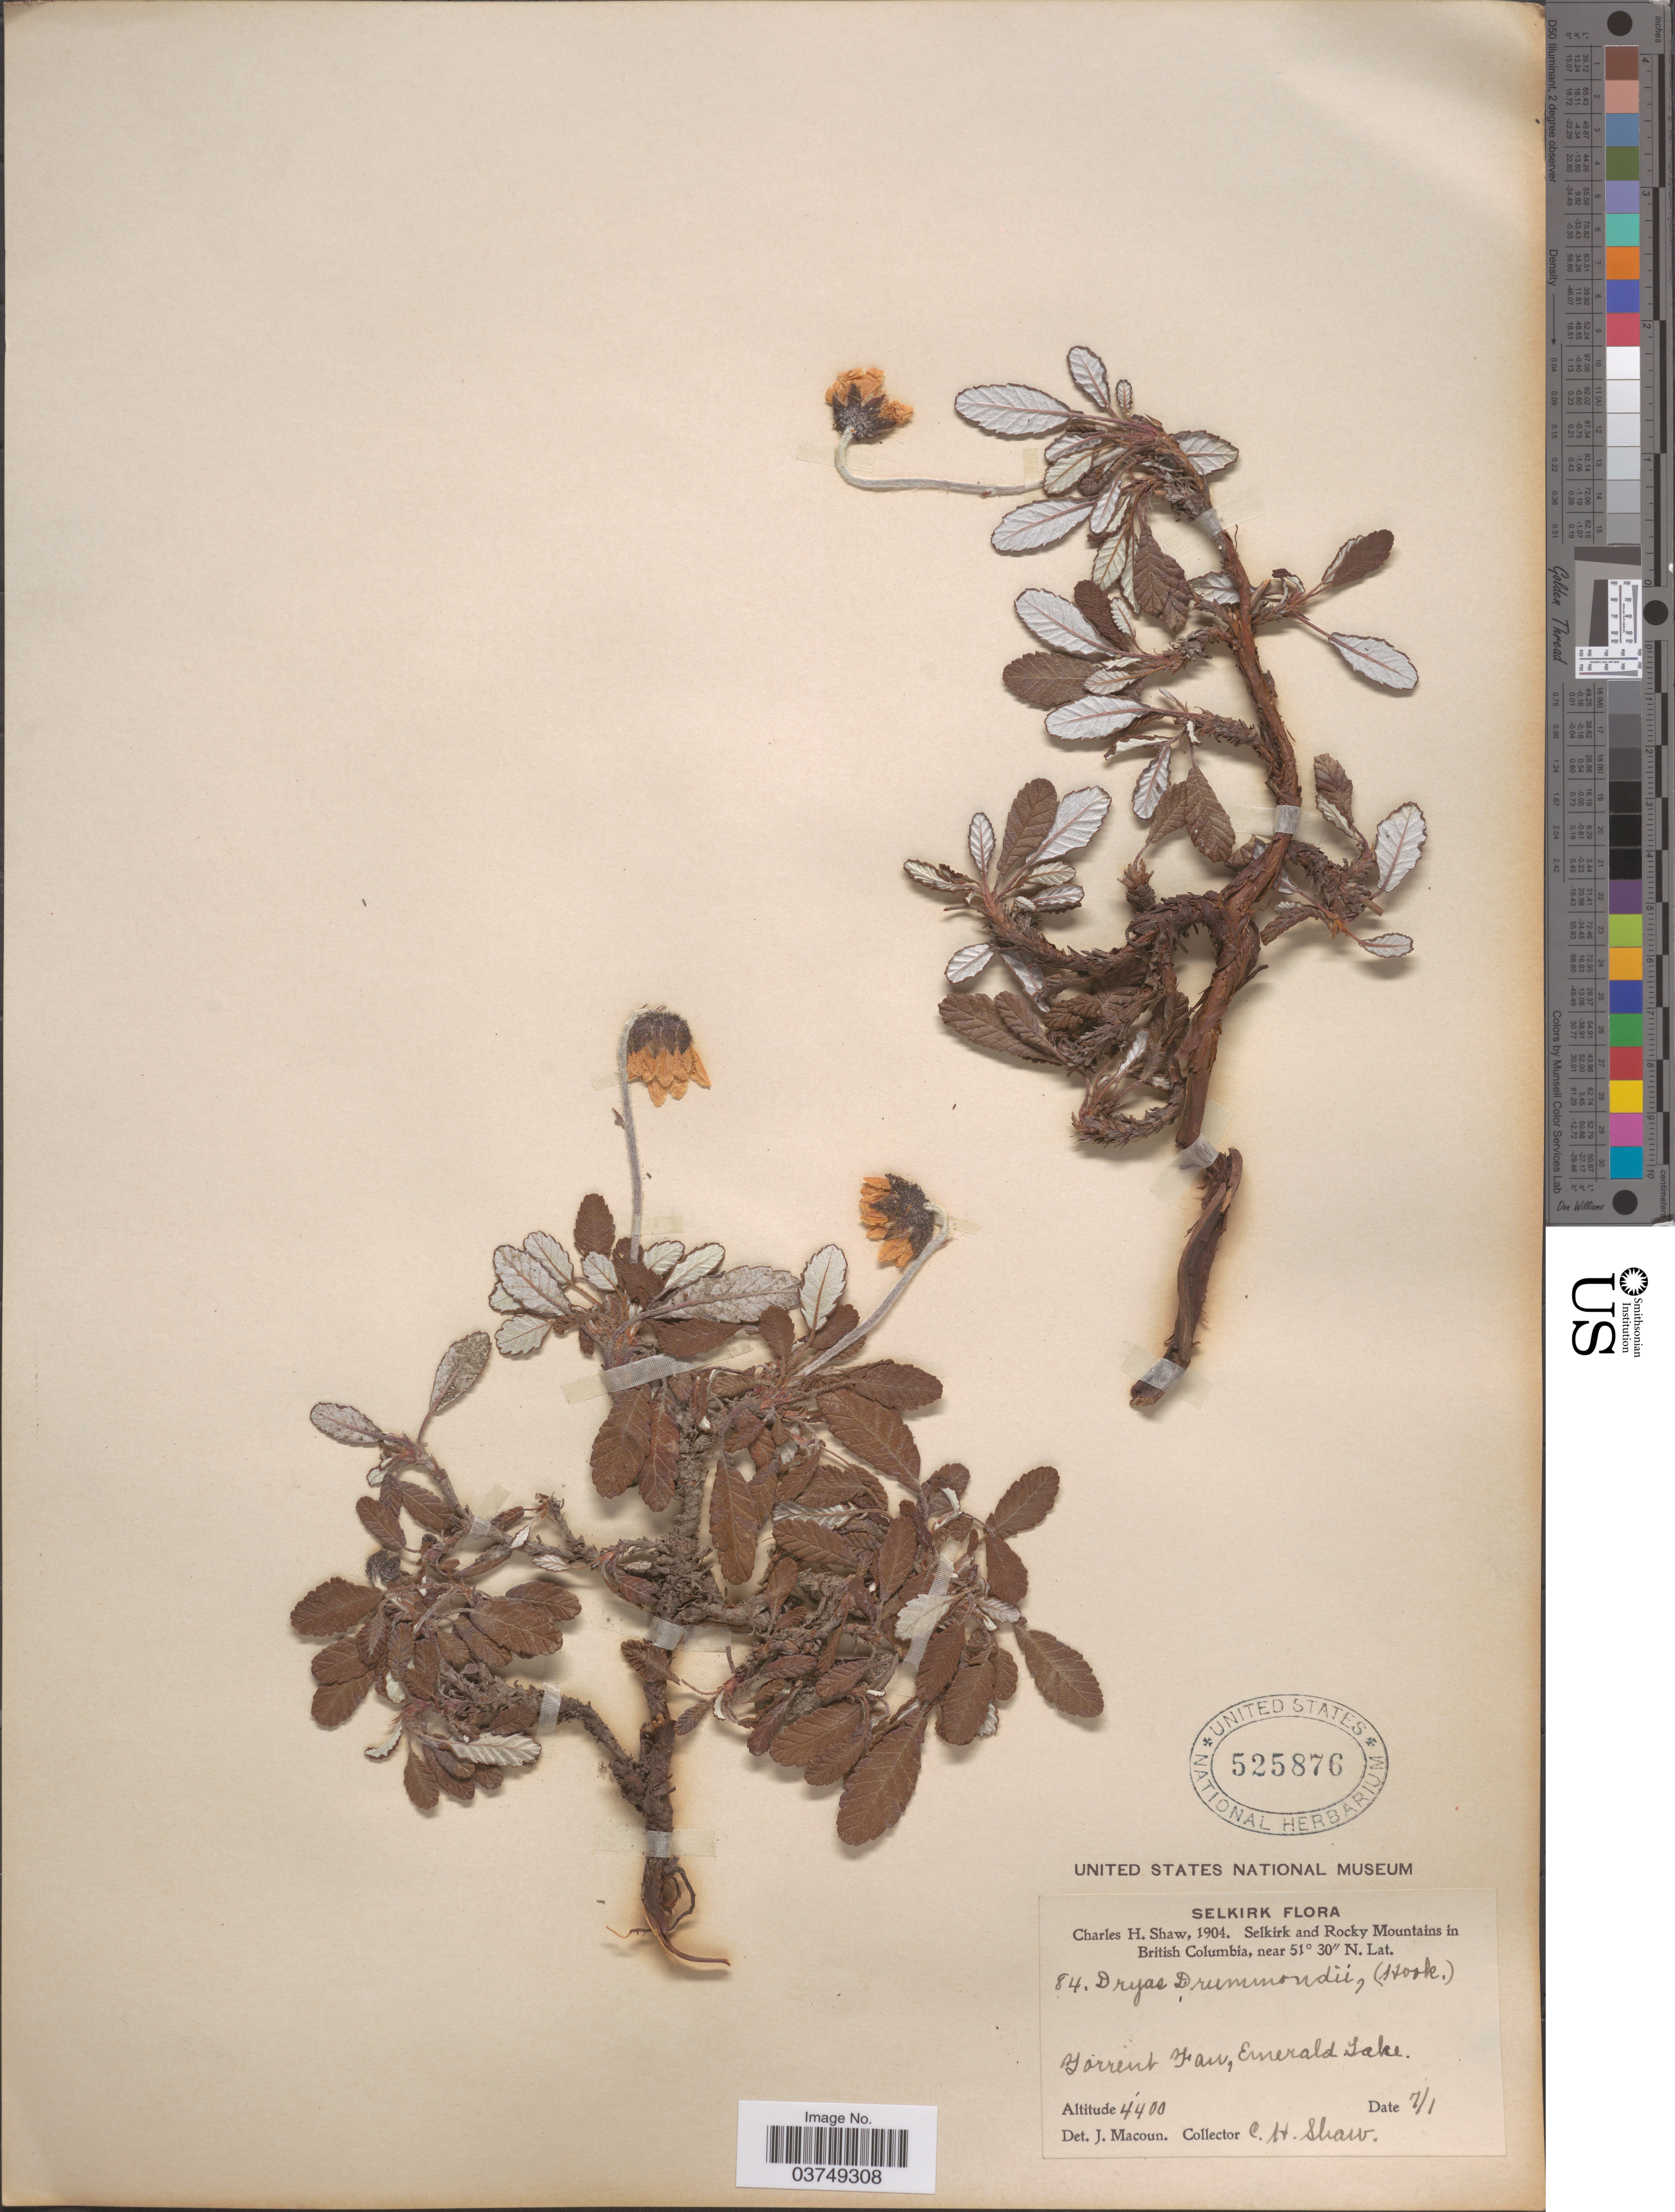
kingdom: Plantae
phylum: Tracheophyta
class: Magnoliopsida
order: Rosales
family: Rosaceae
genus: Dryas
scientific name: Dryas drummondii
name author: Hook. & Richardson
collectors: C. H. Shaw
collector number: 84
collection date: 1904-07-01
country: Canada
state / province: British Columbia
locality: Selkirk and Rocky Mountains. Torrent Fan, Emerald Lake.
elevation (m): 1341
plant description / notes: Precise locality edit: Corrected "Jarrent Fair" to "Torrent Fan."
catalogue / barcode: US 525876